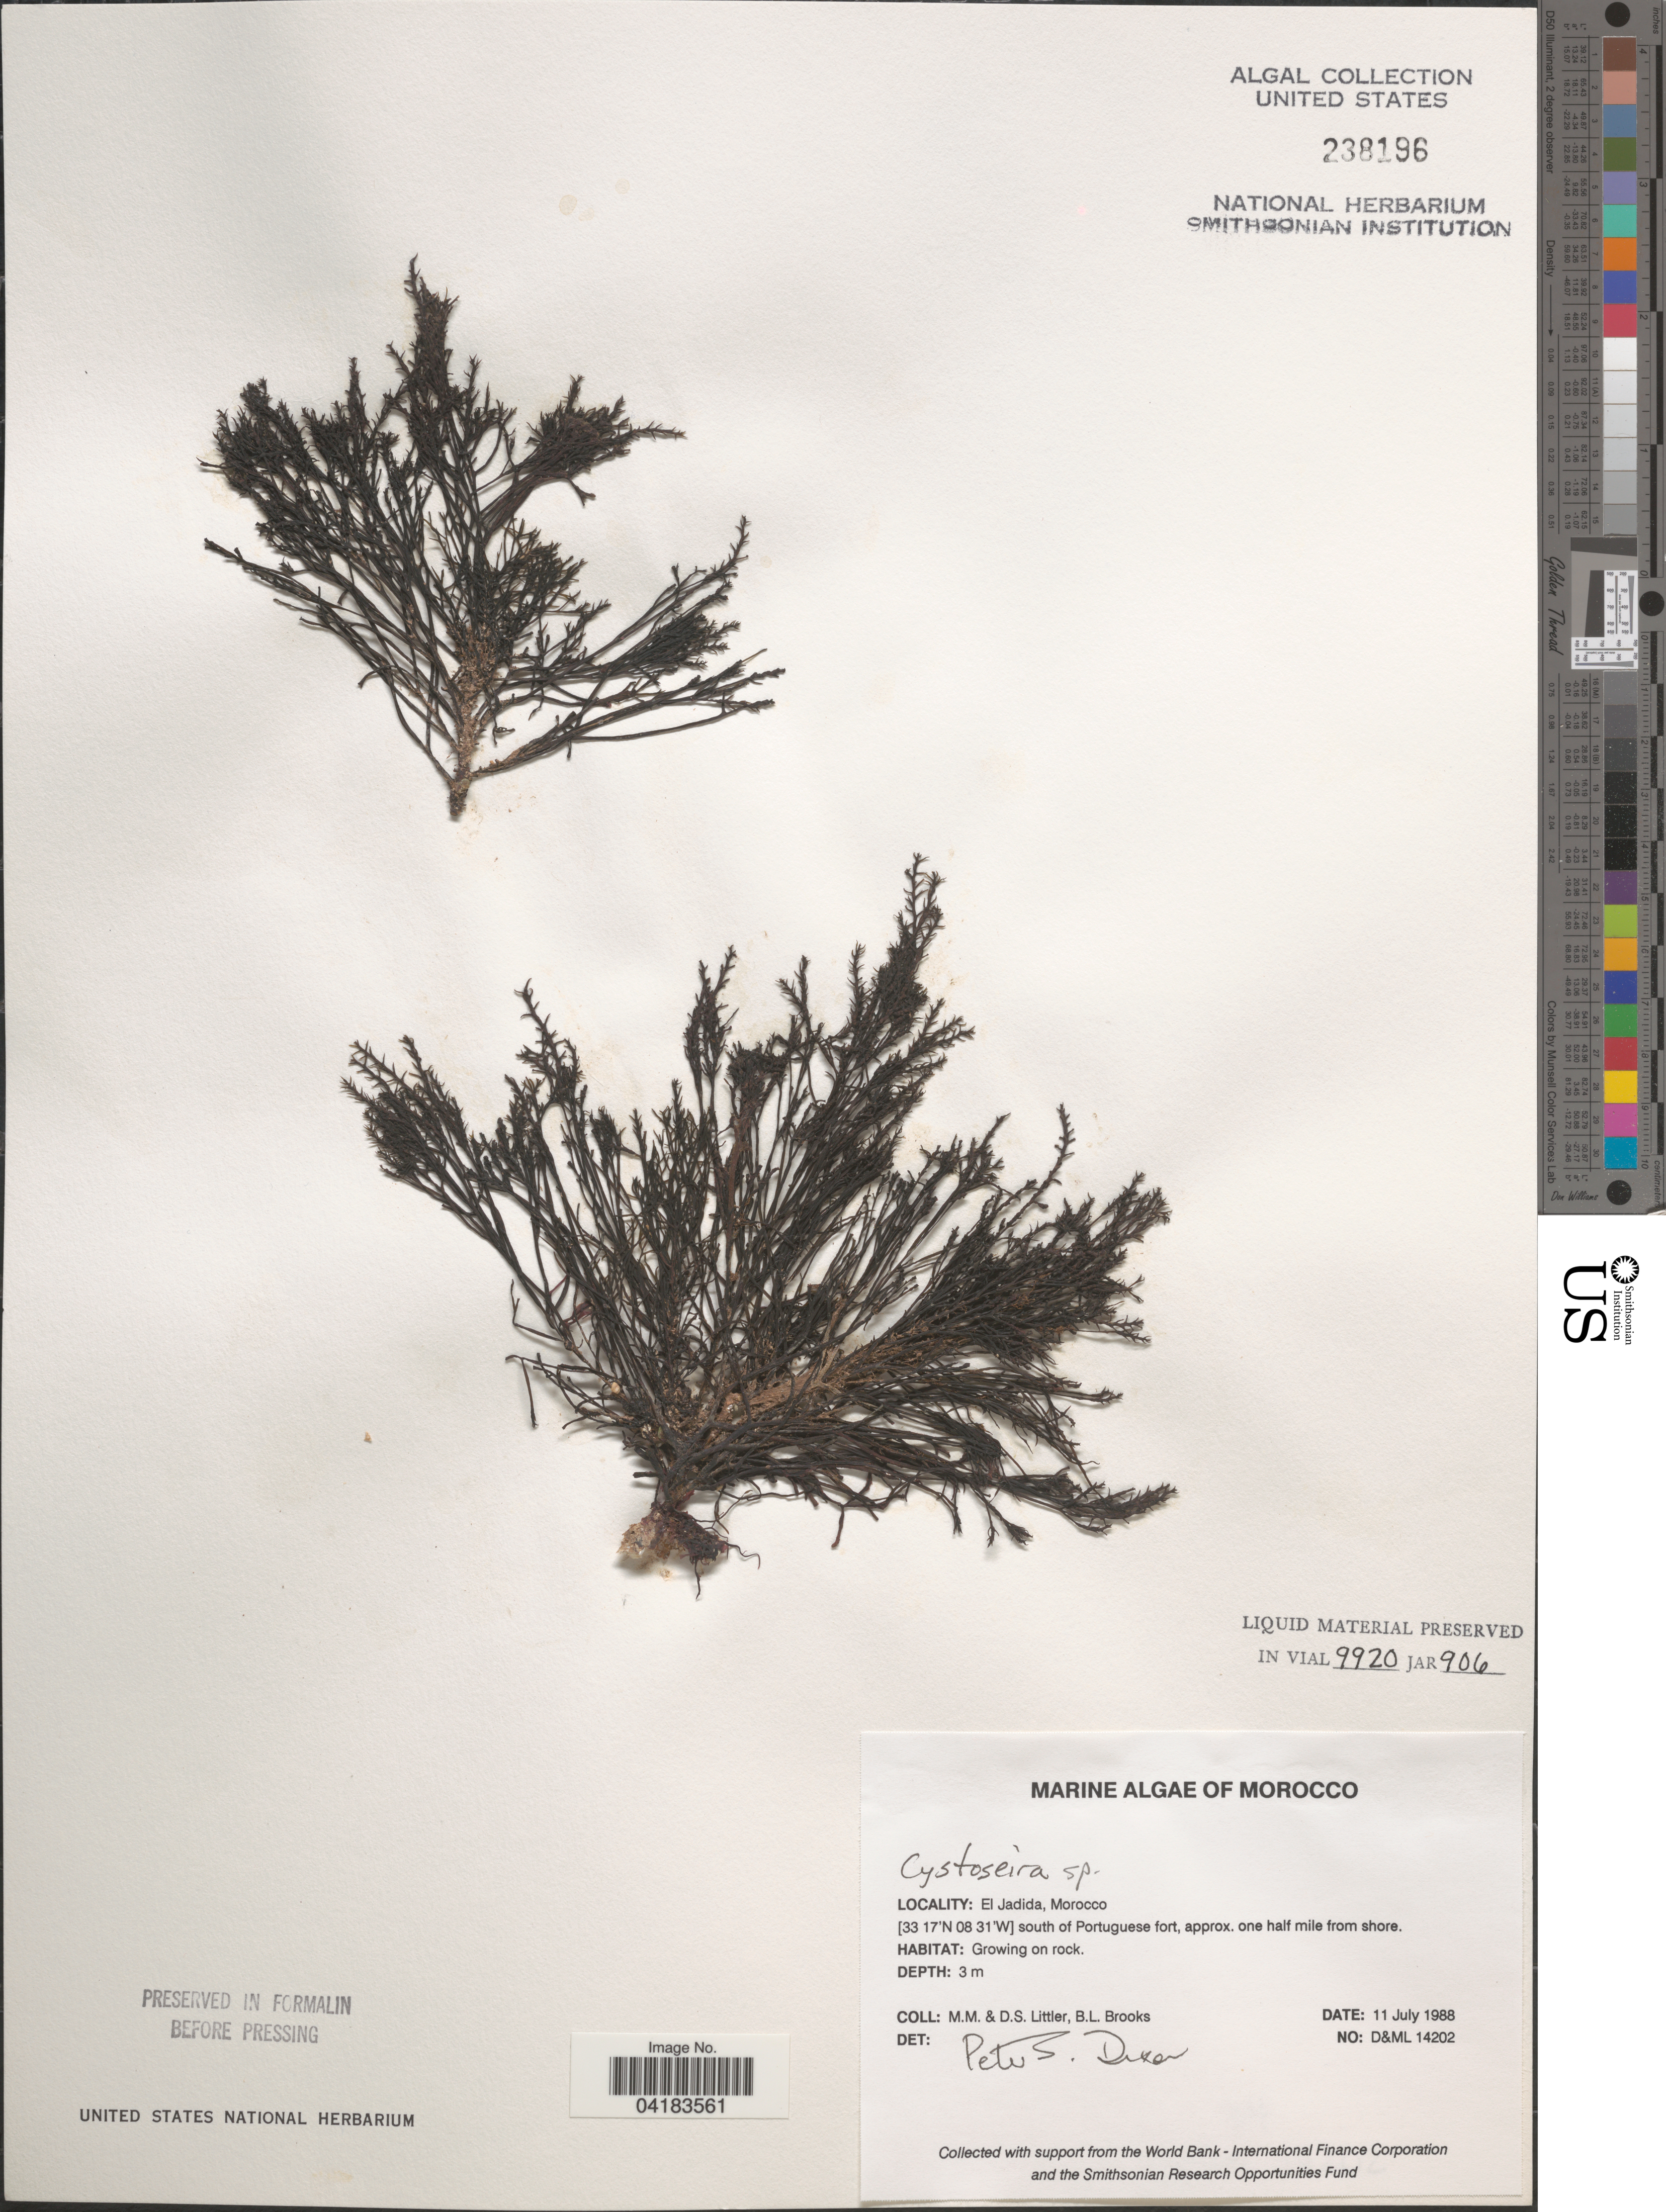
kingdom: Chromista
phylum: Ochrophyta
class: Phaeophyceae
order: Fucales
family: Sargassaceae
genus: Cystoseira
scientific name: Cystoseira sp.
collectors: D. S. Littler & B. Brooks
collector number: D&ML14202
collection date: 1988-07-11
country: Morocco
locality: El Jadida. South of Portuguese fort, approx. one half mile from shore.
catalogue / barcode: US 238196